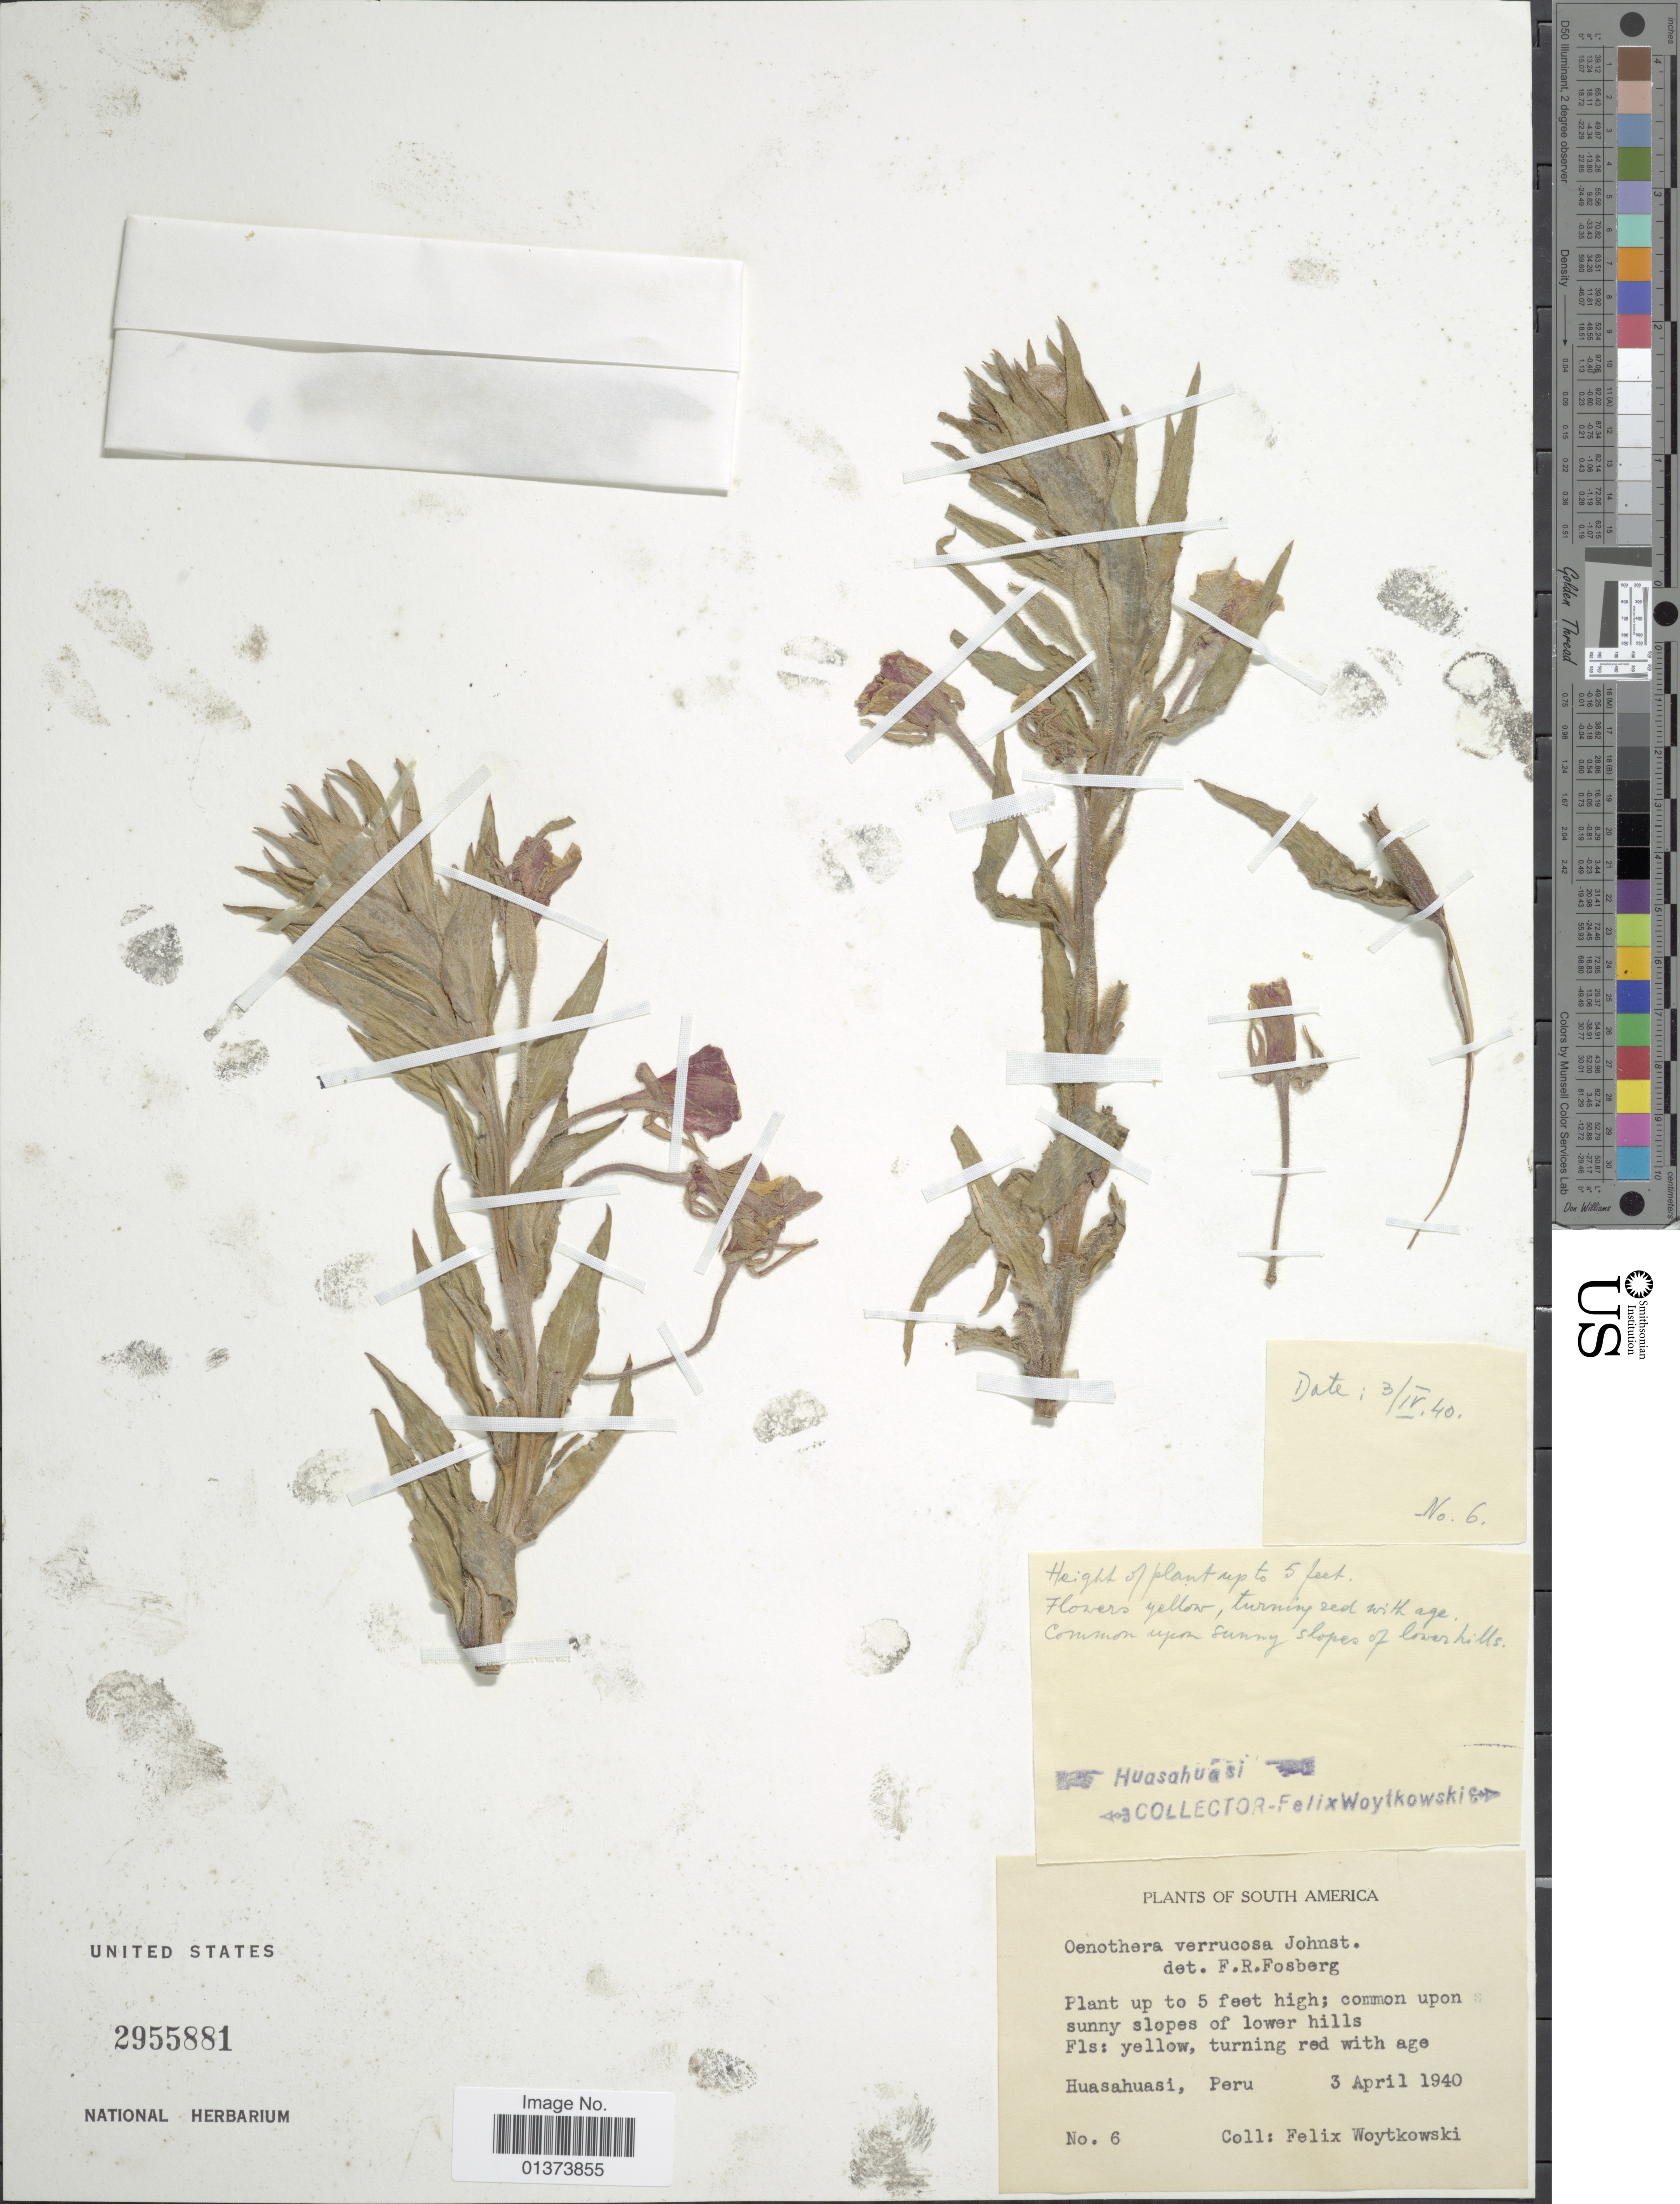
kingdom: Plantae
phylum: Tracheophyta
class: Magnoliopsida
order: Myrtales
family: Onagraceae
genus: Oenothera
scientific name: Oenothera verrucosa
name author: I.M. Johnst.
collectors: F. Woytkowski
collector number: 6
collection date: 1940-04-03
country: Peru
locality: Huasahuasi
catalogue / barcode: US 2955881